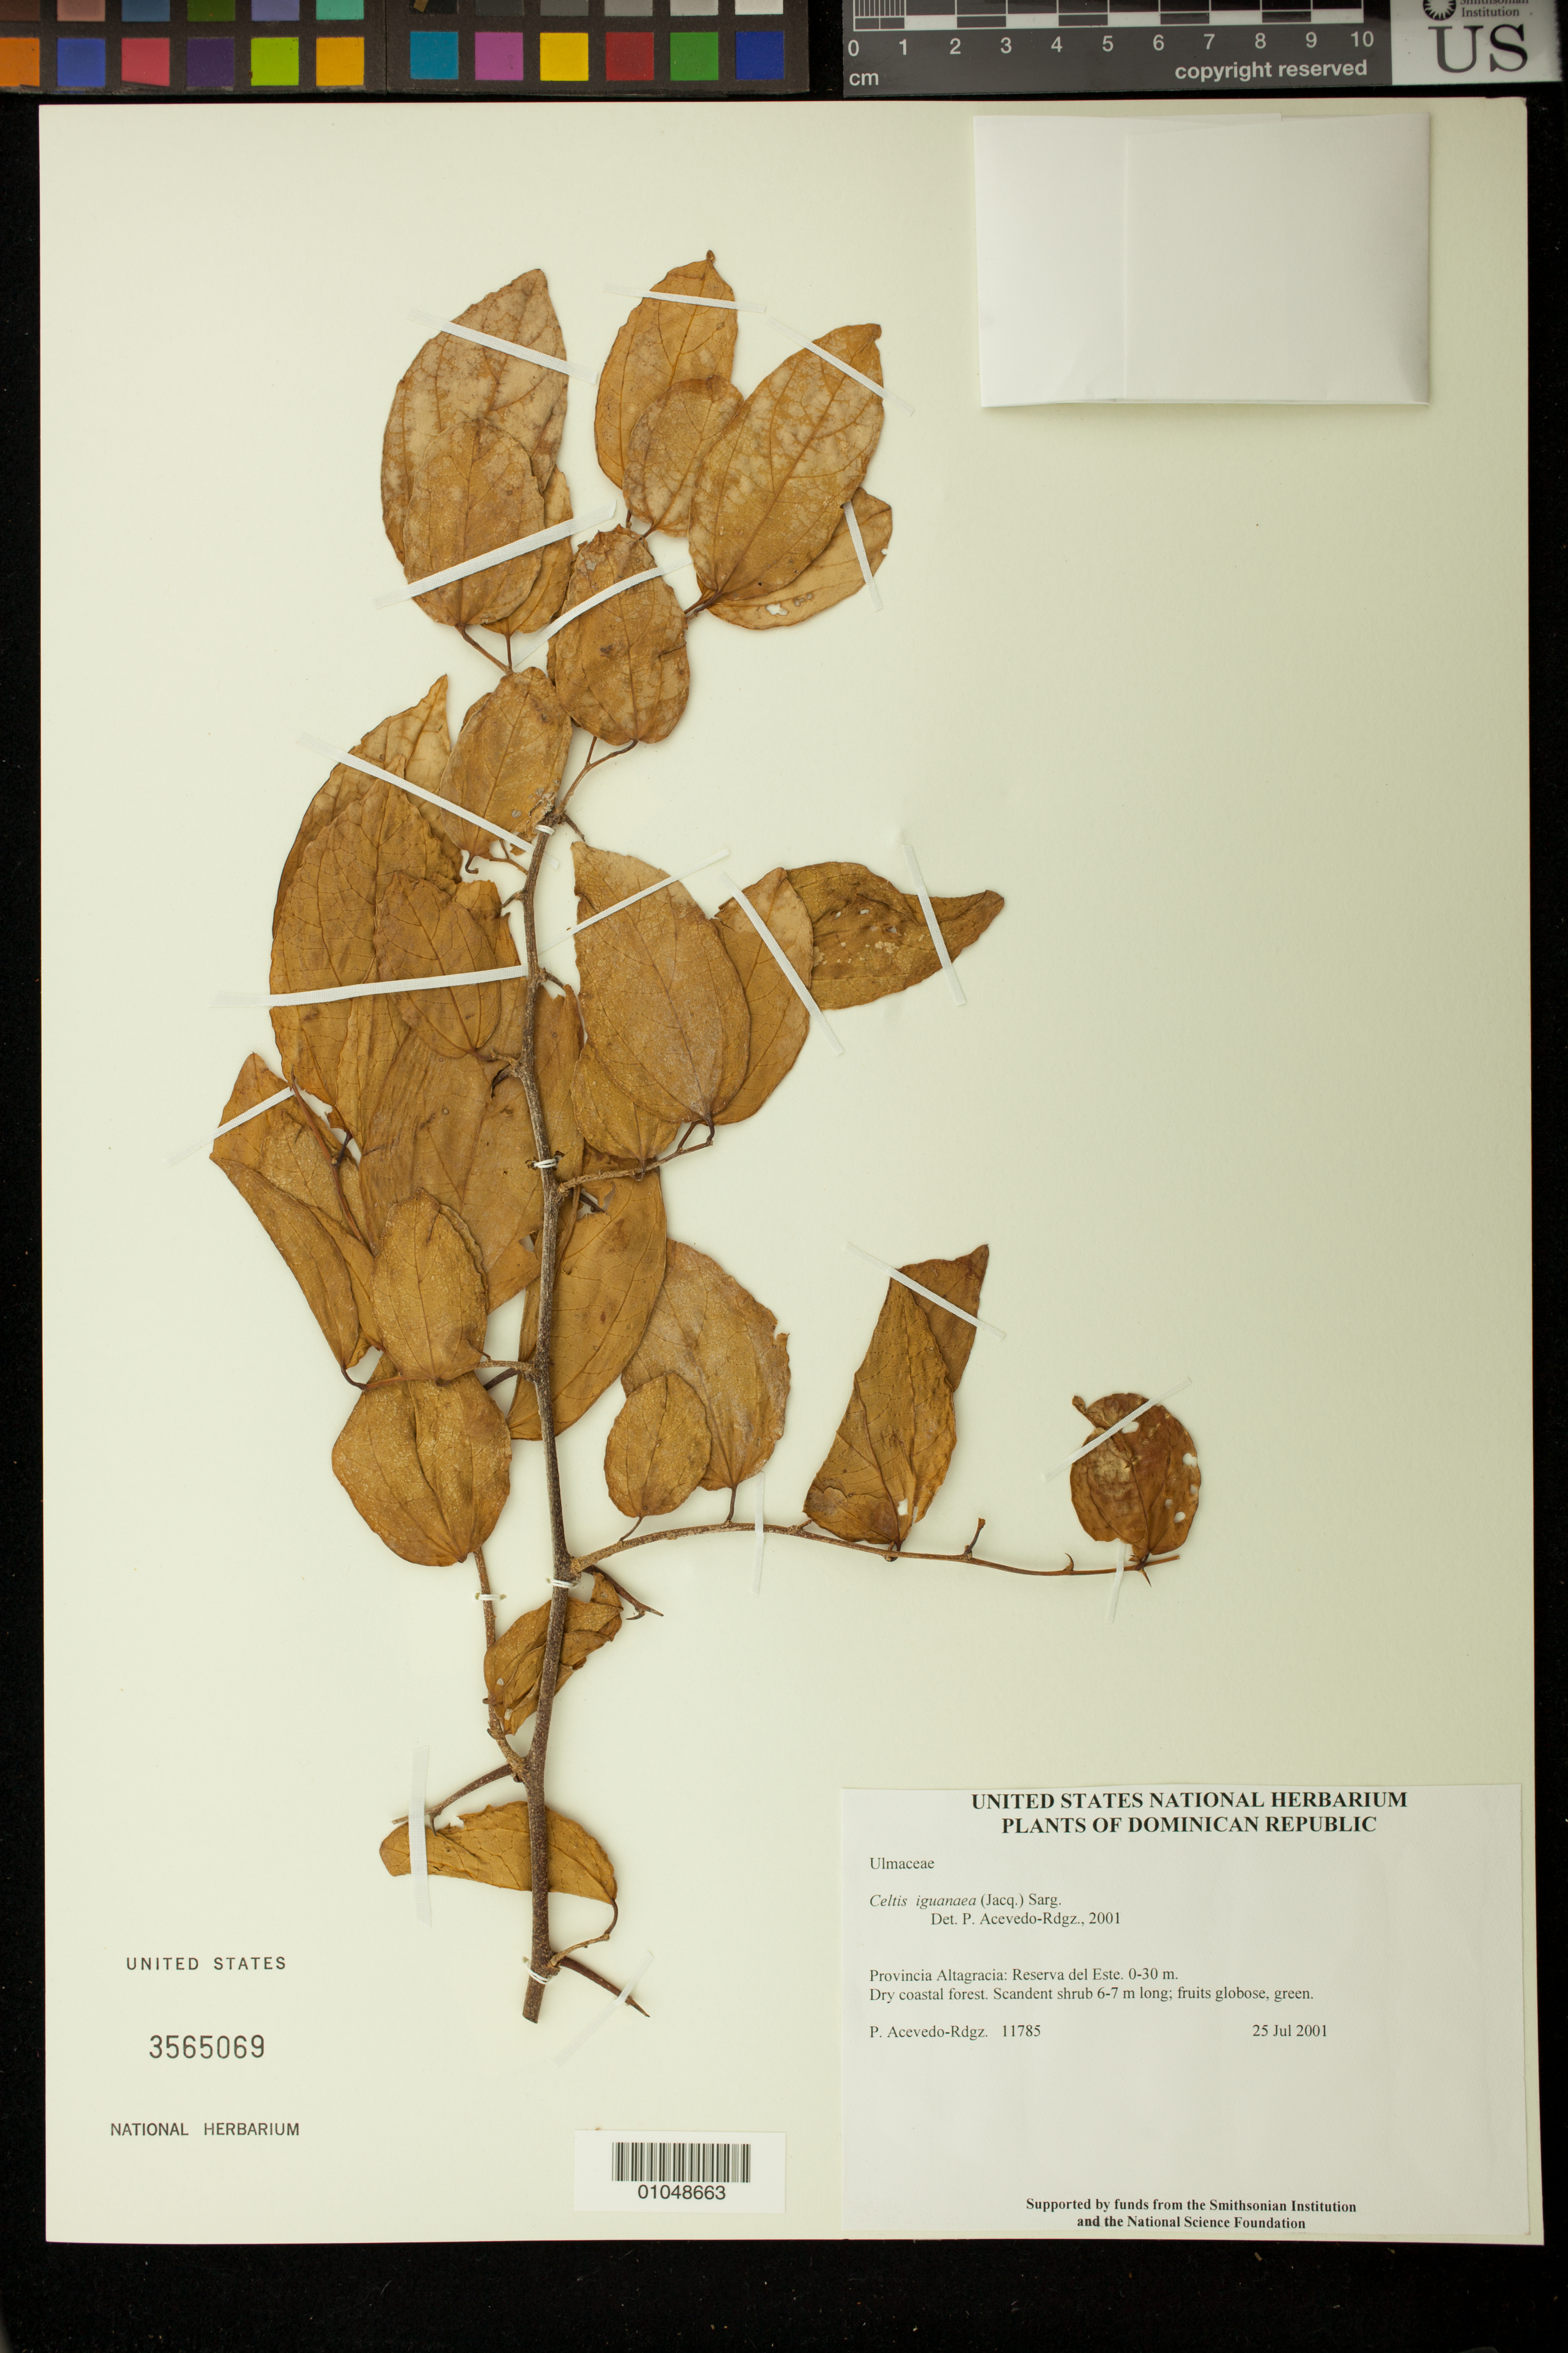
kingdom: Plantae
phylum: Tracheophyta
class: Magnoliopsida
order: Rosales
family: Cannabaceae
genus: Celtis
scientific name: Celtis iguanaea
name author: (Jacq.) Sarg.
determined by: Acevedo-Rodríguez, P., (BOT), Smithsonian Institution - National Museum of Natural History (UNITED STATES)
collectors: P. Acevedo-Rodr.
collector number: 11785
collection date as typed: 25 Jul 2001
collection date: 2001-07-25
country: Dominican Republic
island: Hispaniola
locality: Provincia Altagracia: Reserva del Este.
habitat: Dry coastal forest.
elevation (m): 0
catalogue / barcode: US 3565069